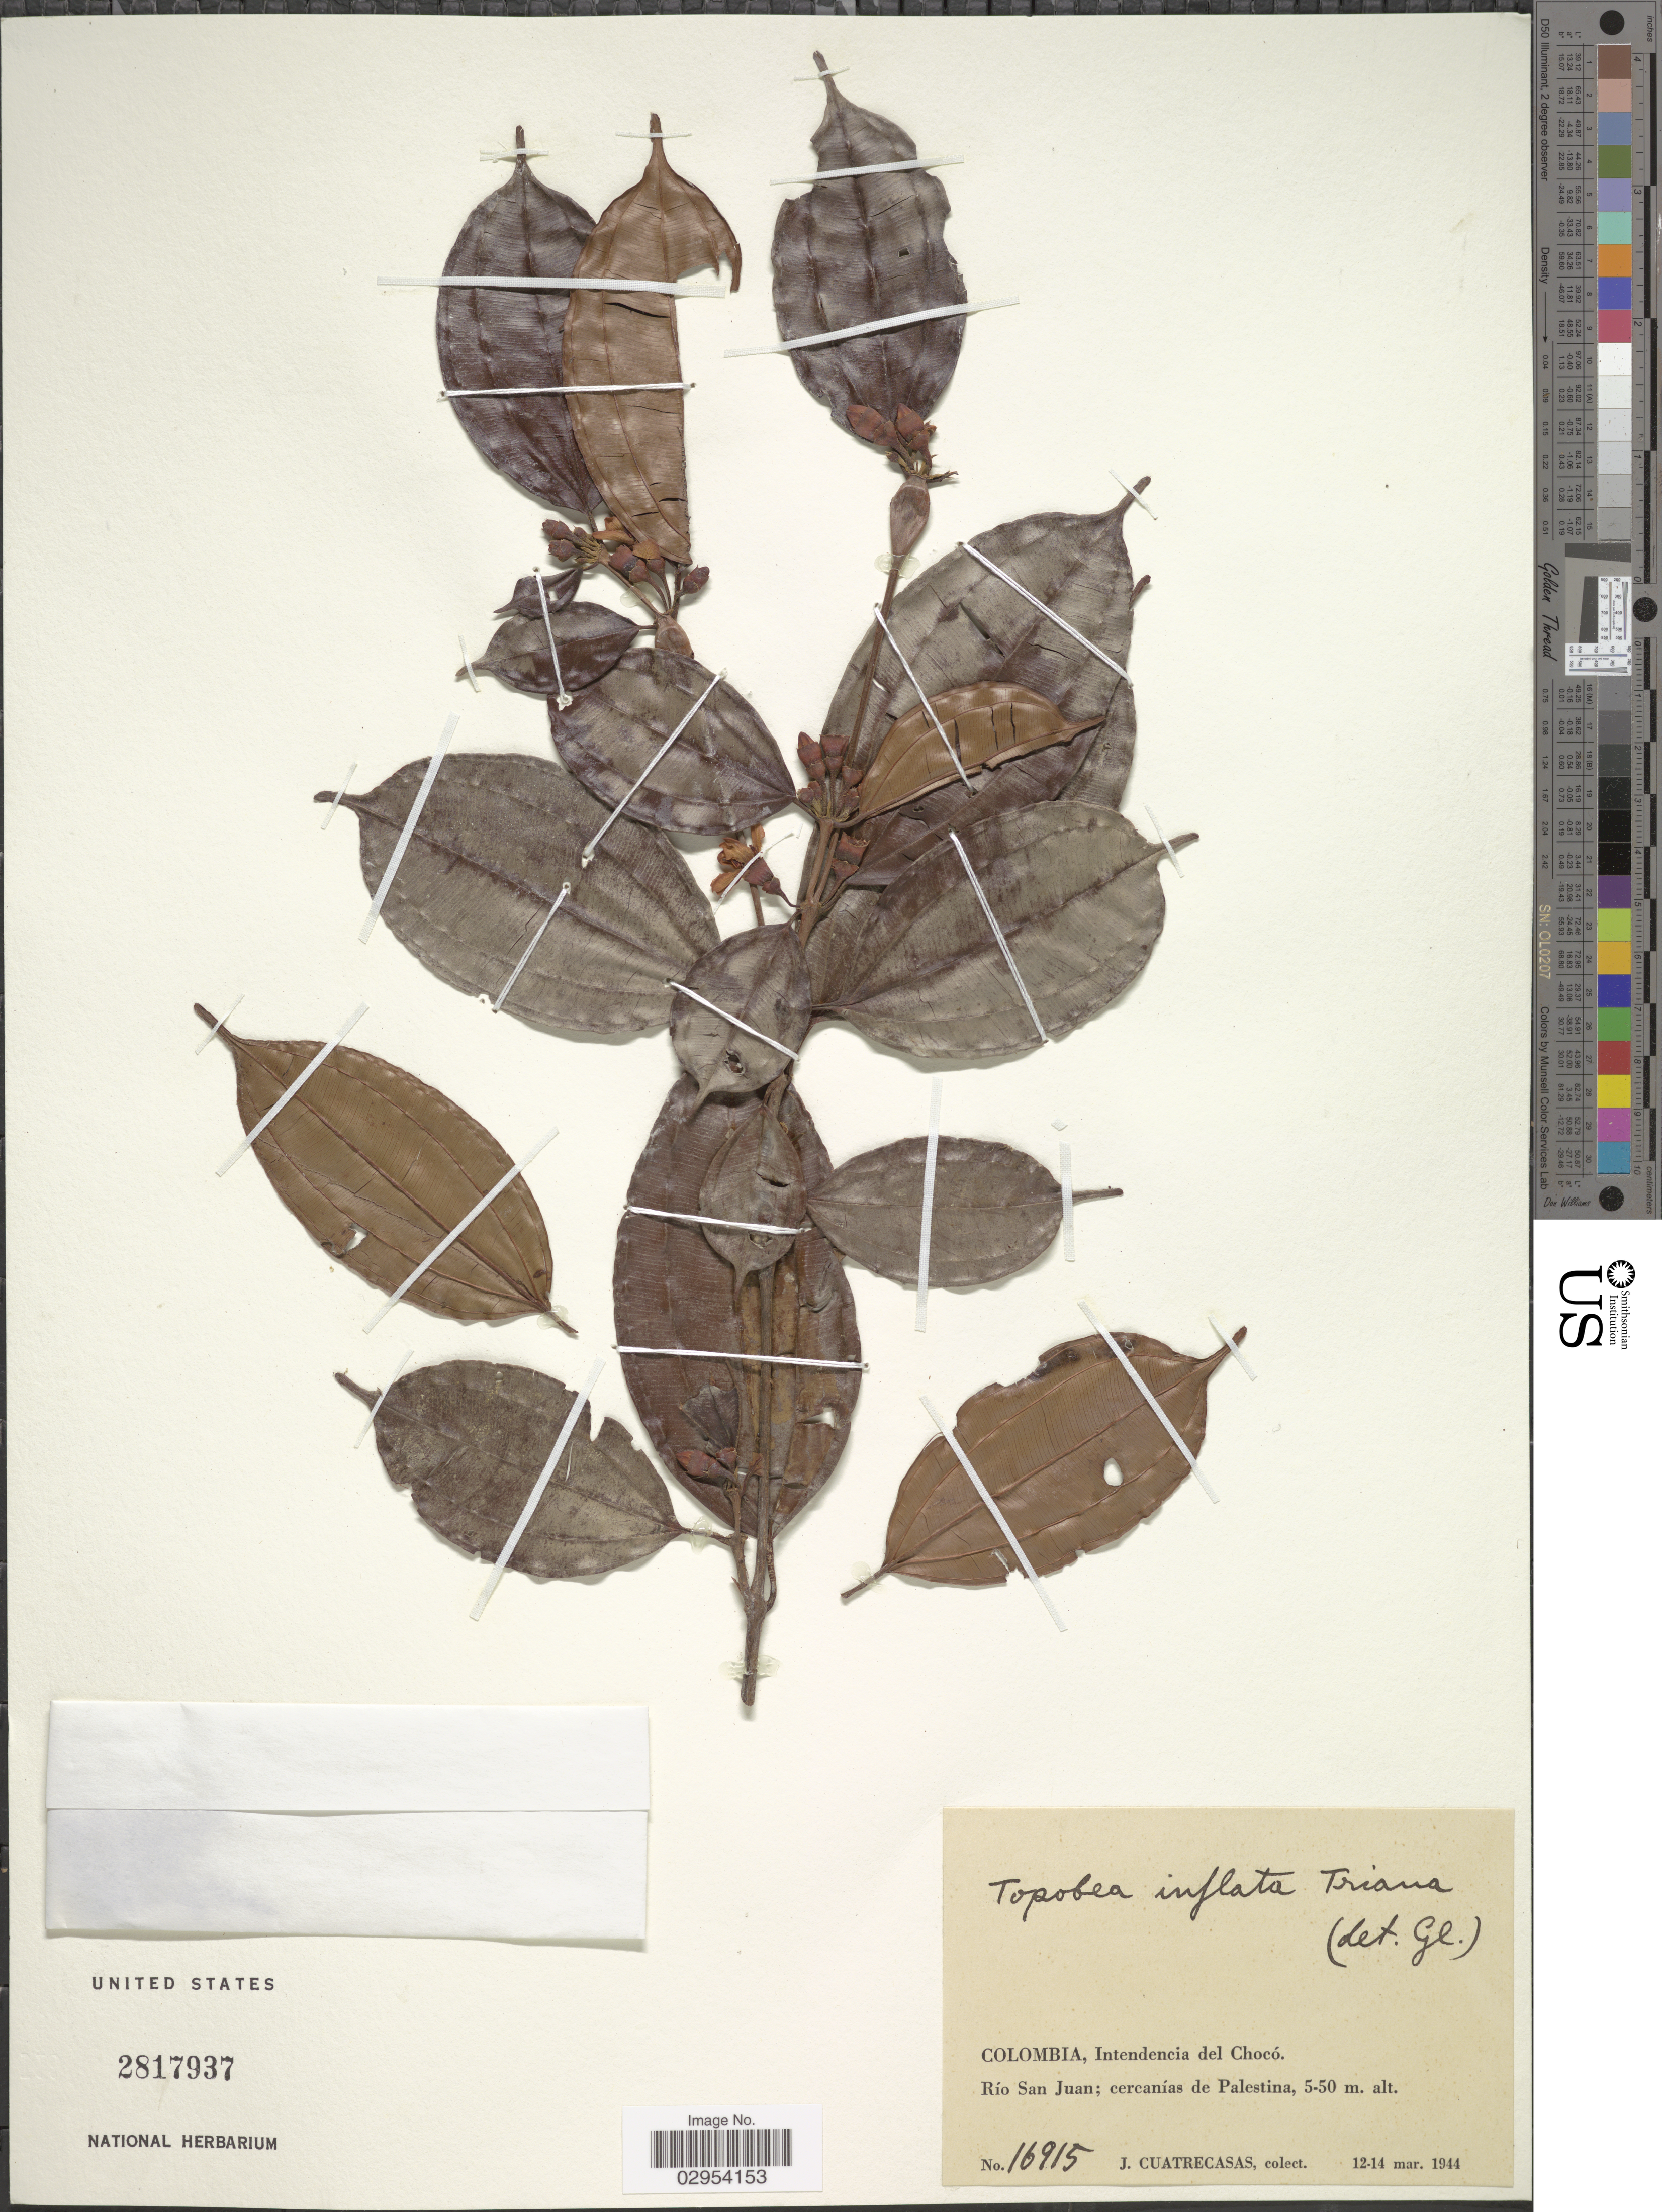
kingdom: Plantae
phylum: Tracheophyta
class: Magnoliopsida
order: Myrtales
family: Melastomataceae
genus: Topobea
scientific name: Topobea gracilis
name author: Triana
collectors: J. Cuatrecasas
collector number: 16915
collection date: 1944-03-12/1944-03-14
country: Colombia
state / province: Chocó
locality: Intendencia del Chocó, Río San Juan; cercanías de Palestina.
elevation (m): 5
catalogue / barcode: US 2817937